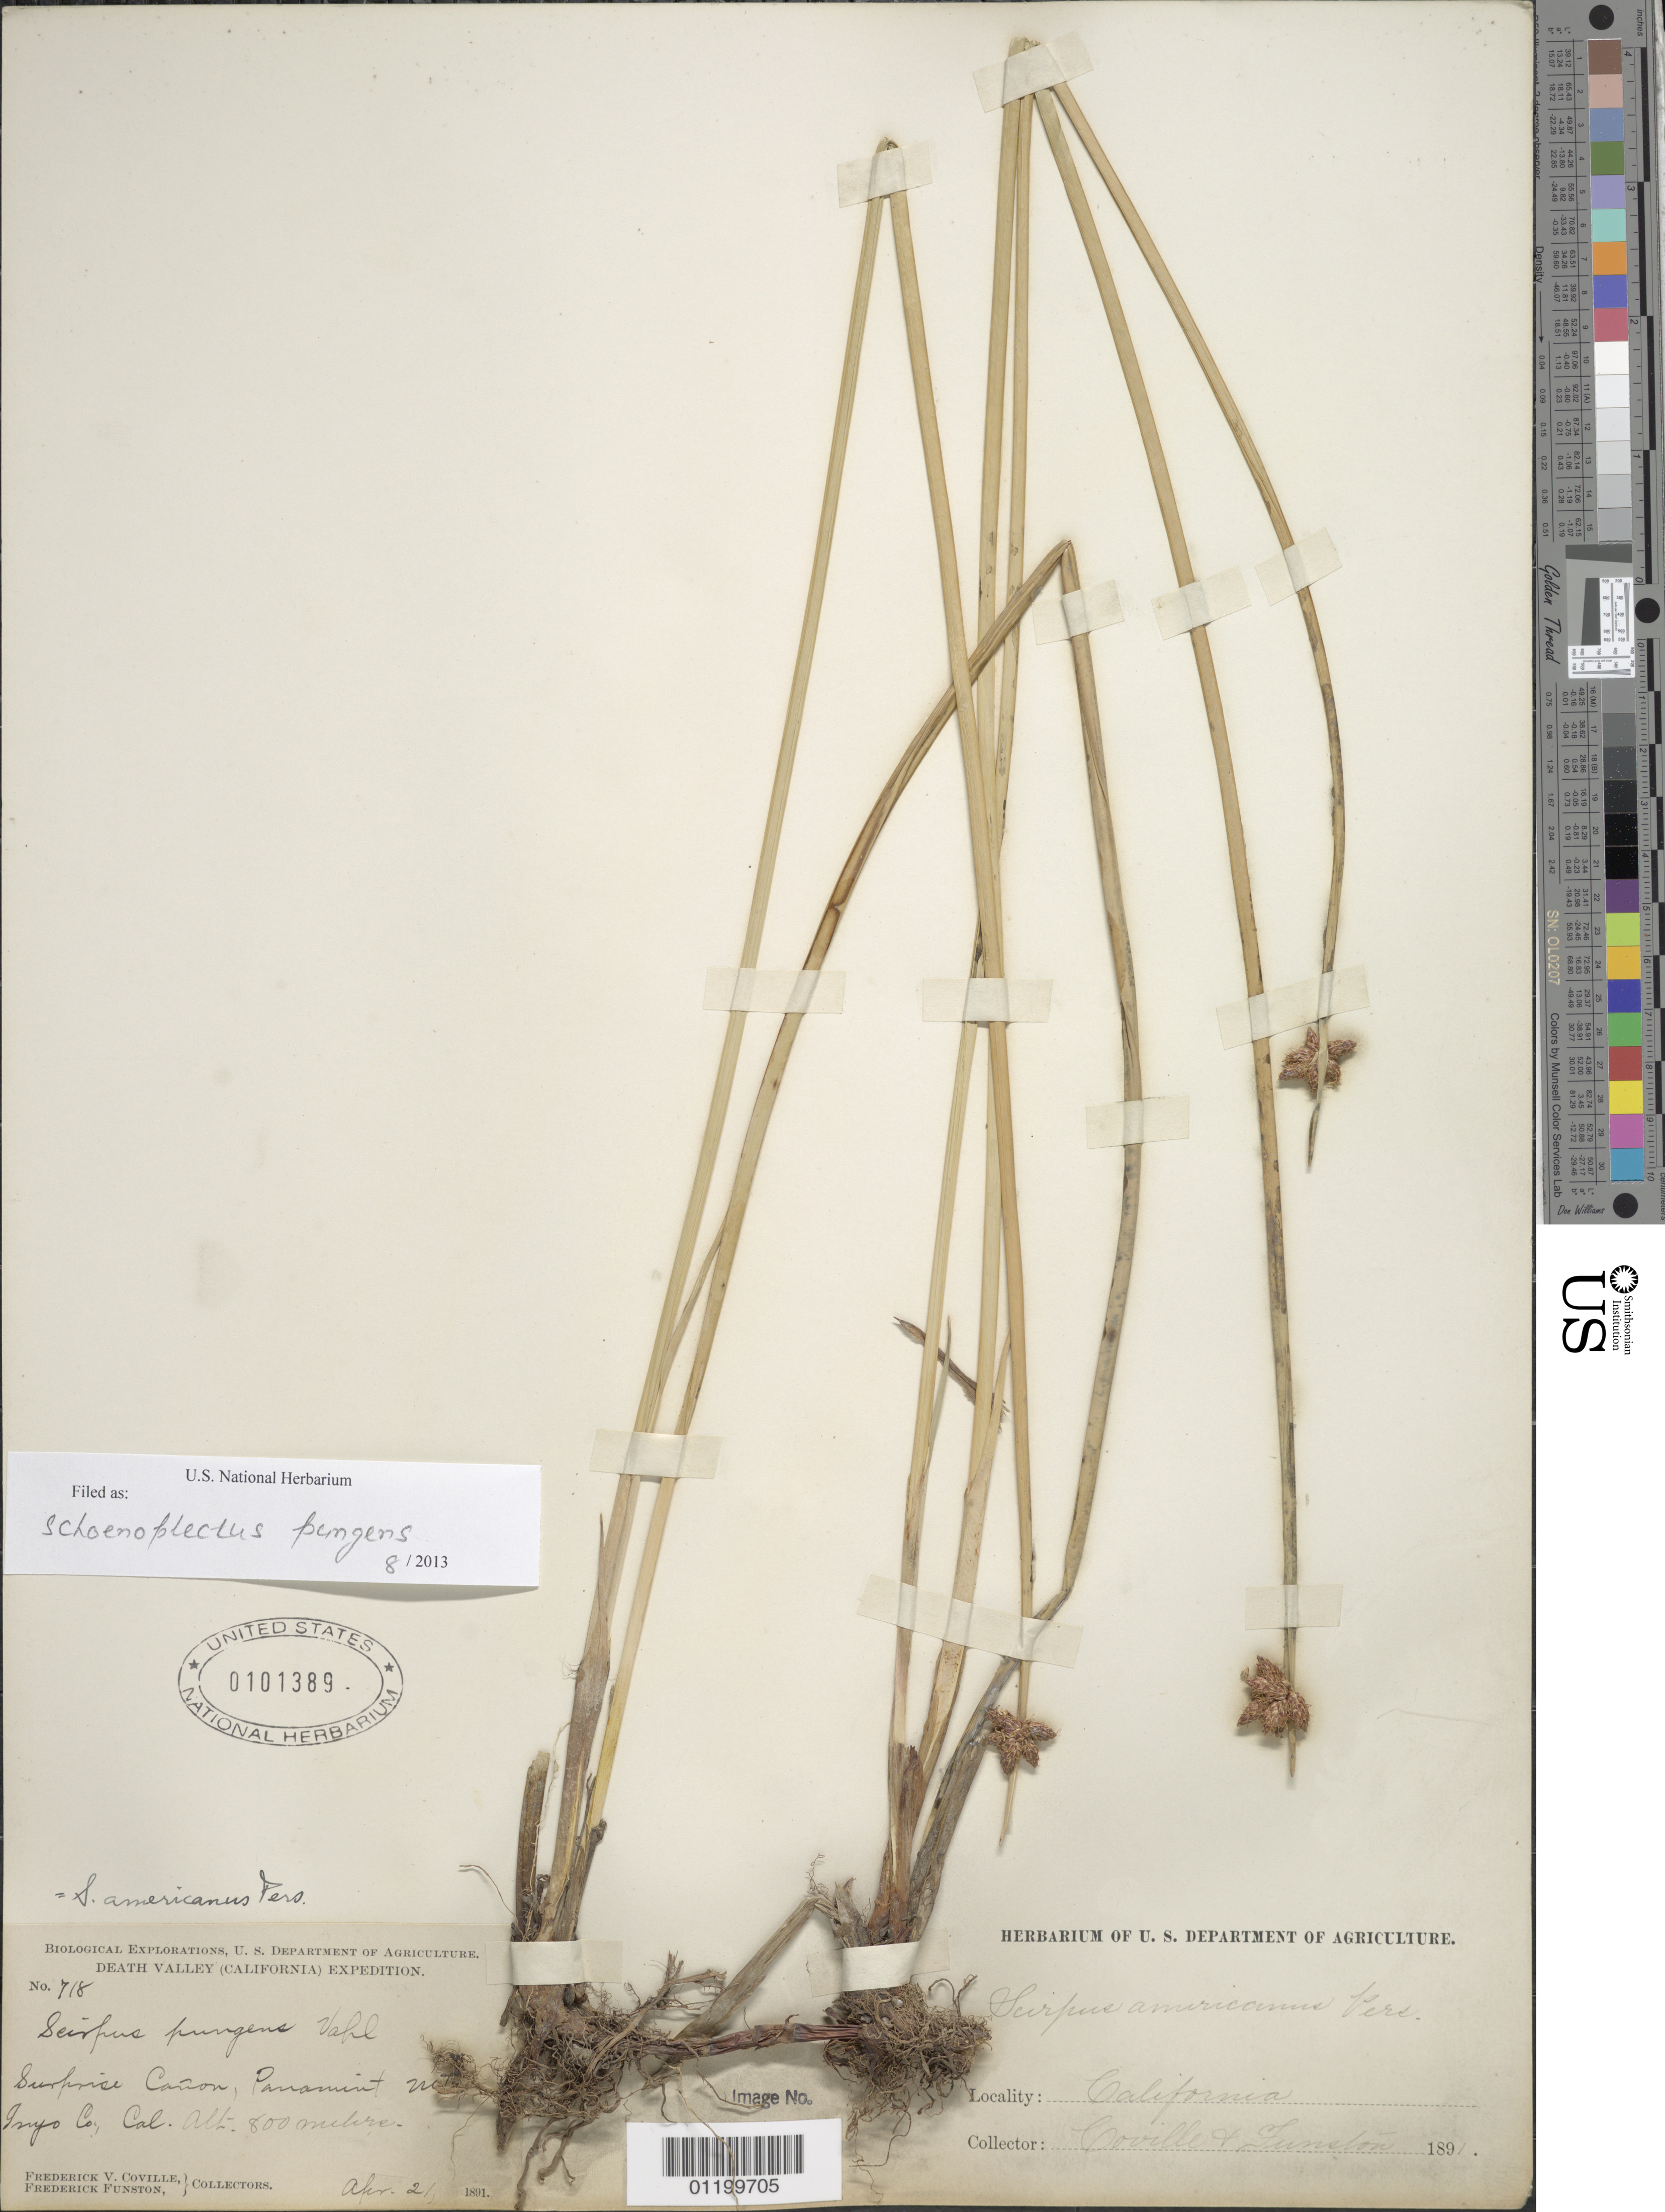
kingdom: Plantae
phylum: Tracheophyta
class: Liliopsida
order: Poales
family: Cyperaceae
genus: Schoenoplectus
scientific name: Schoenoplectus pungens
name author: (Vahl) Palla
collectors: F. V. Coville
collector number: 718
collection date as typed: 21 Apr 1891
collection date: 1891-04-21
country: United States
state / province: California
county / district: Inyo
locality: Surprise Canyon, Panamint Mts.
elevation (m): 800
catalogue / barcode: US 101389